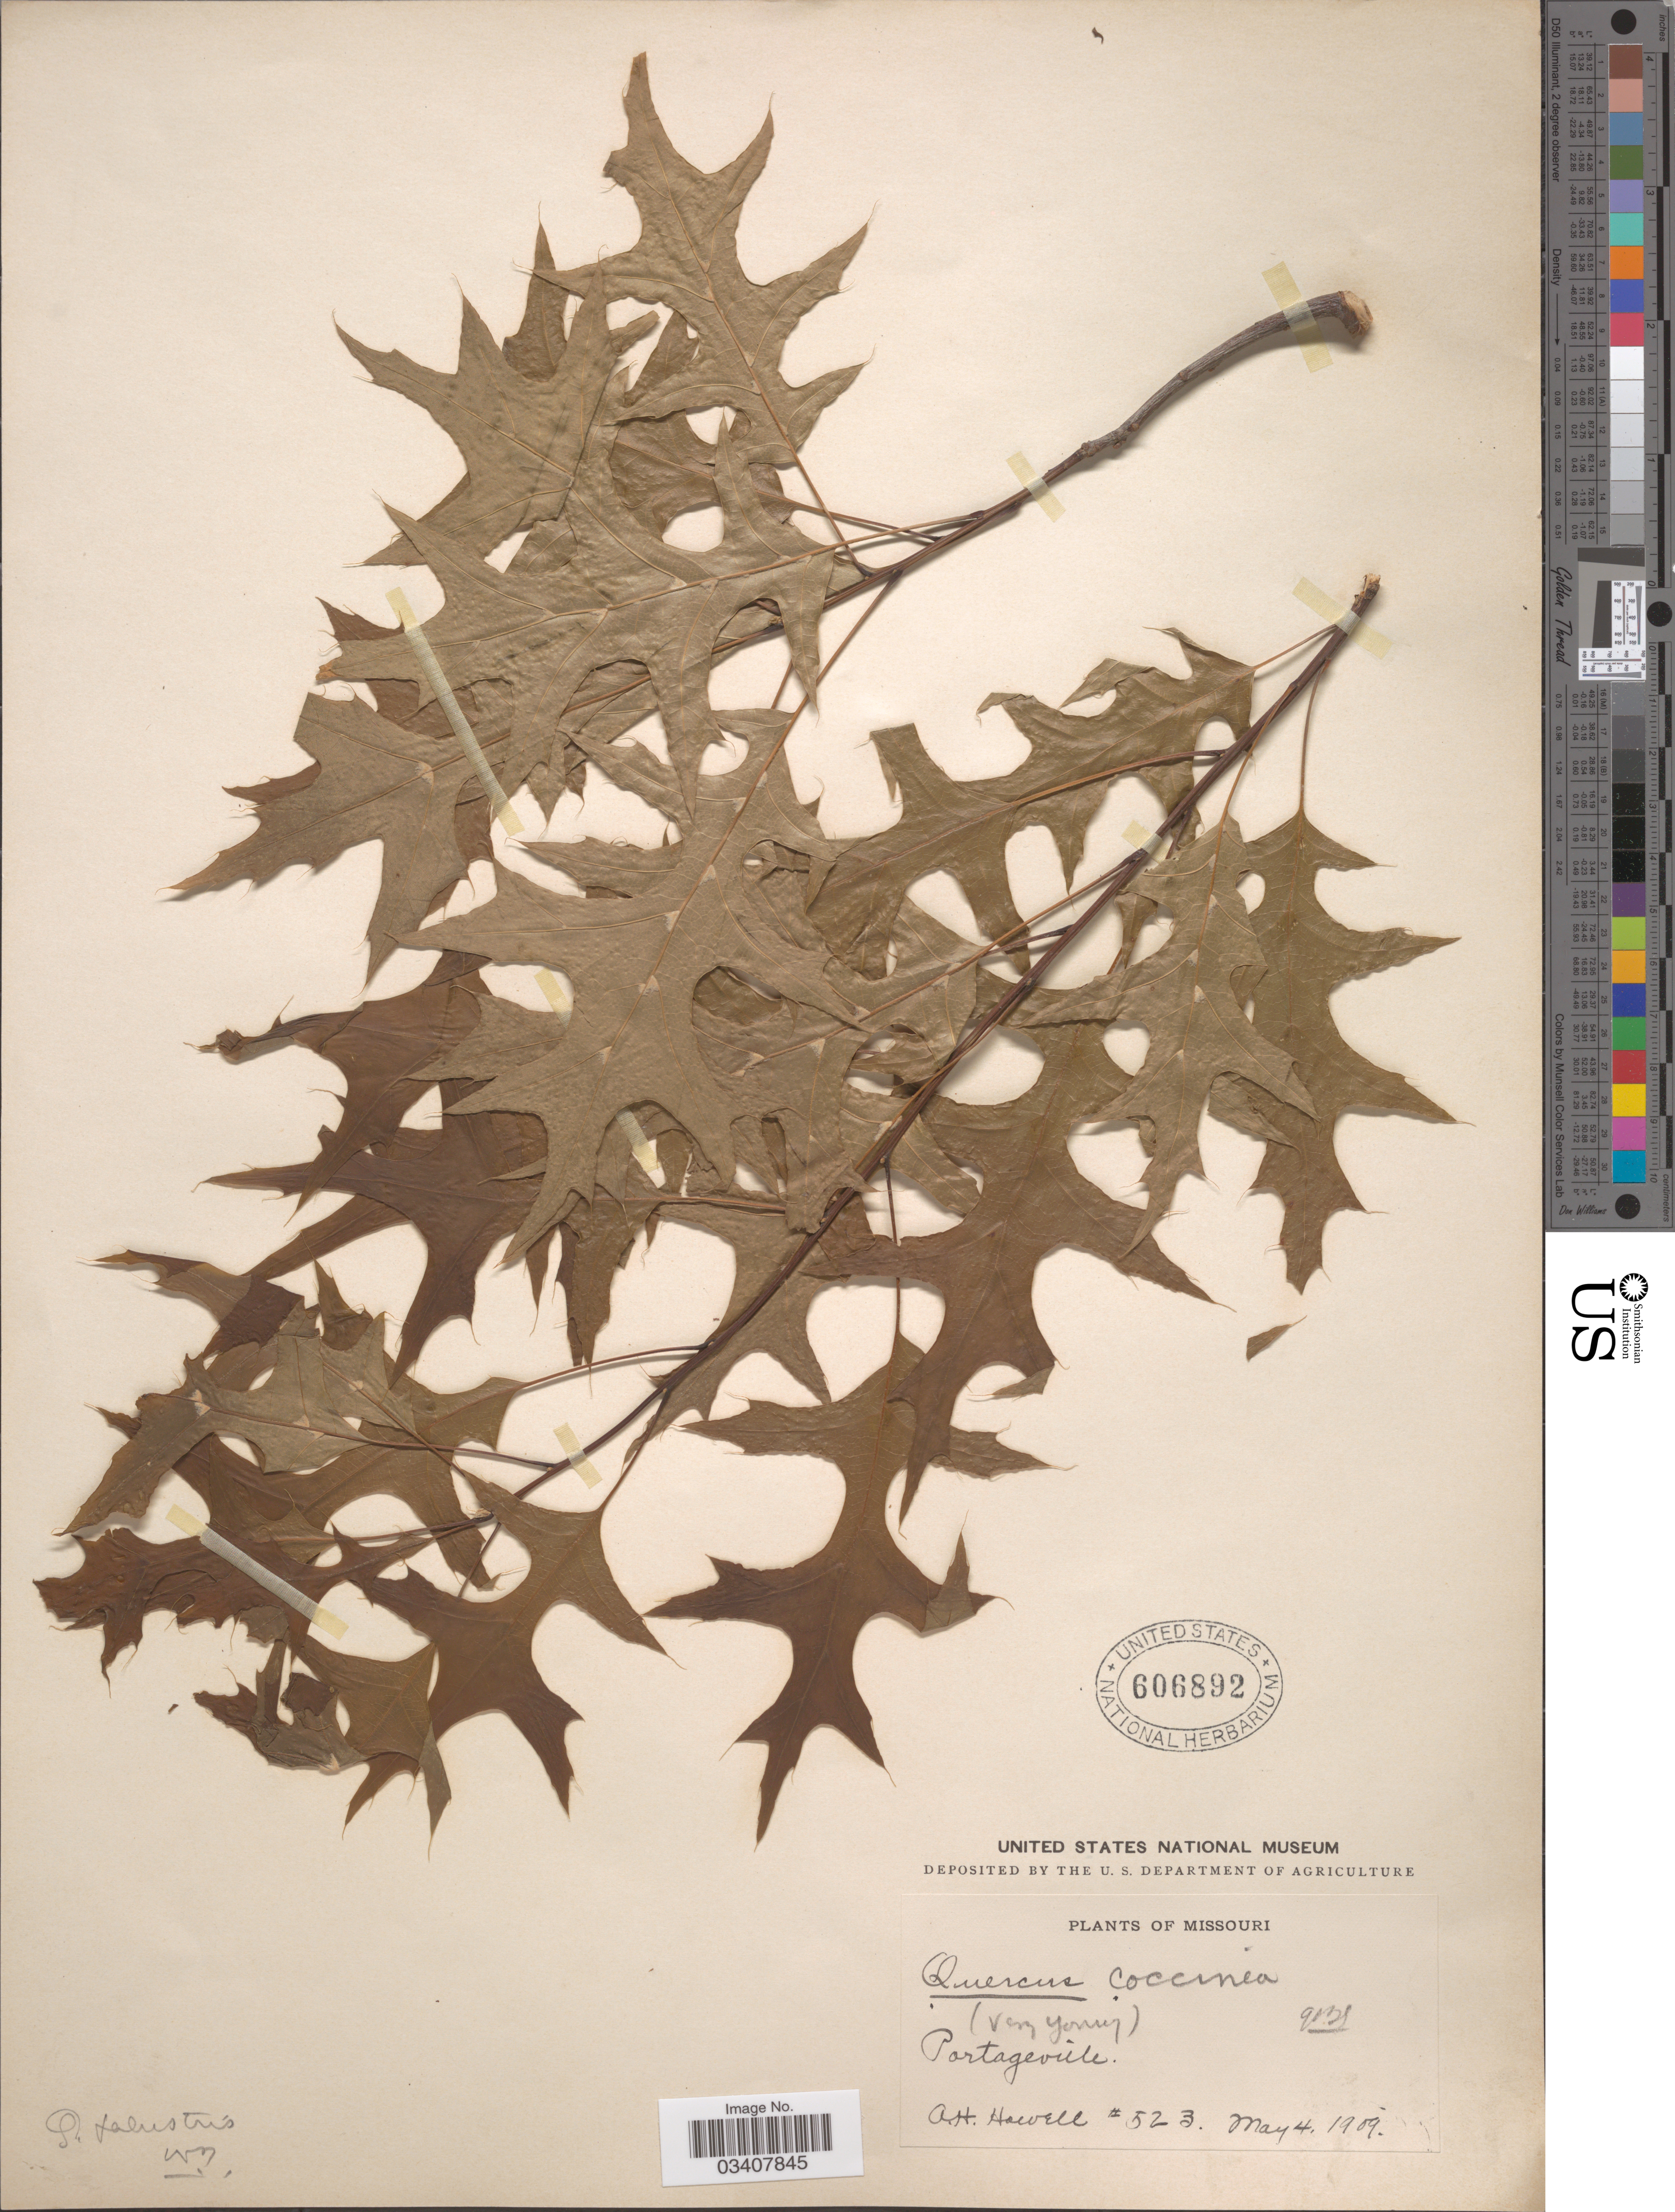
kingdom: Plantae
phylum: Tracheophyta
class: Magnoliopsida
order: Fagales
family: Fagaceae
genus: Quercus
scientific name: Quercus palustris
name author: Münchh.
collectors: A. Howell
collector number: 523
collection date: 1909-05-04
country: United States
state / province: Missouri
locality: Portageville.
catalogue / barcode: US 606892